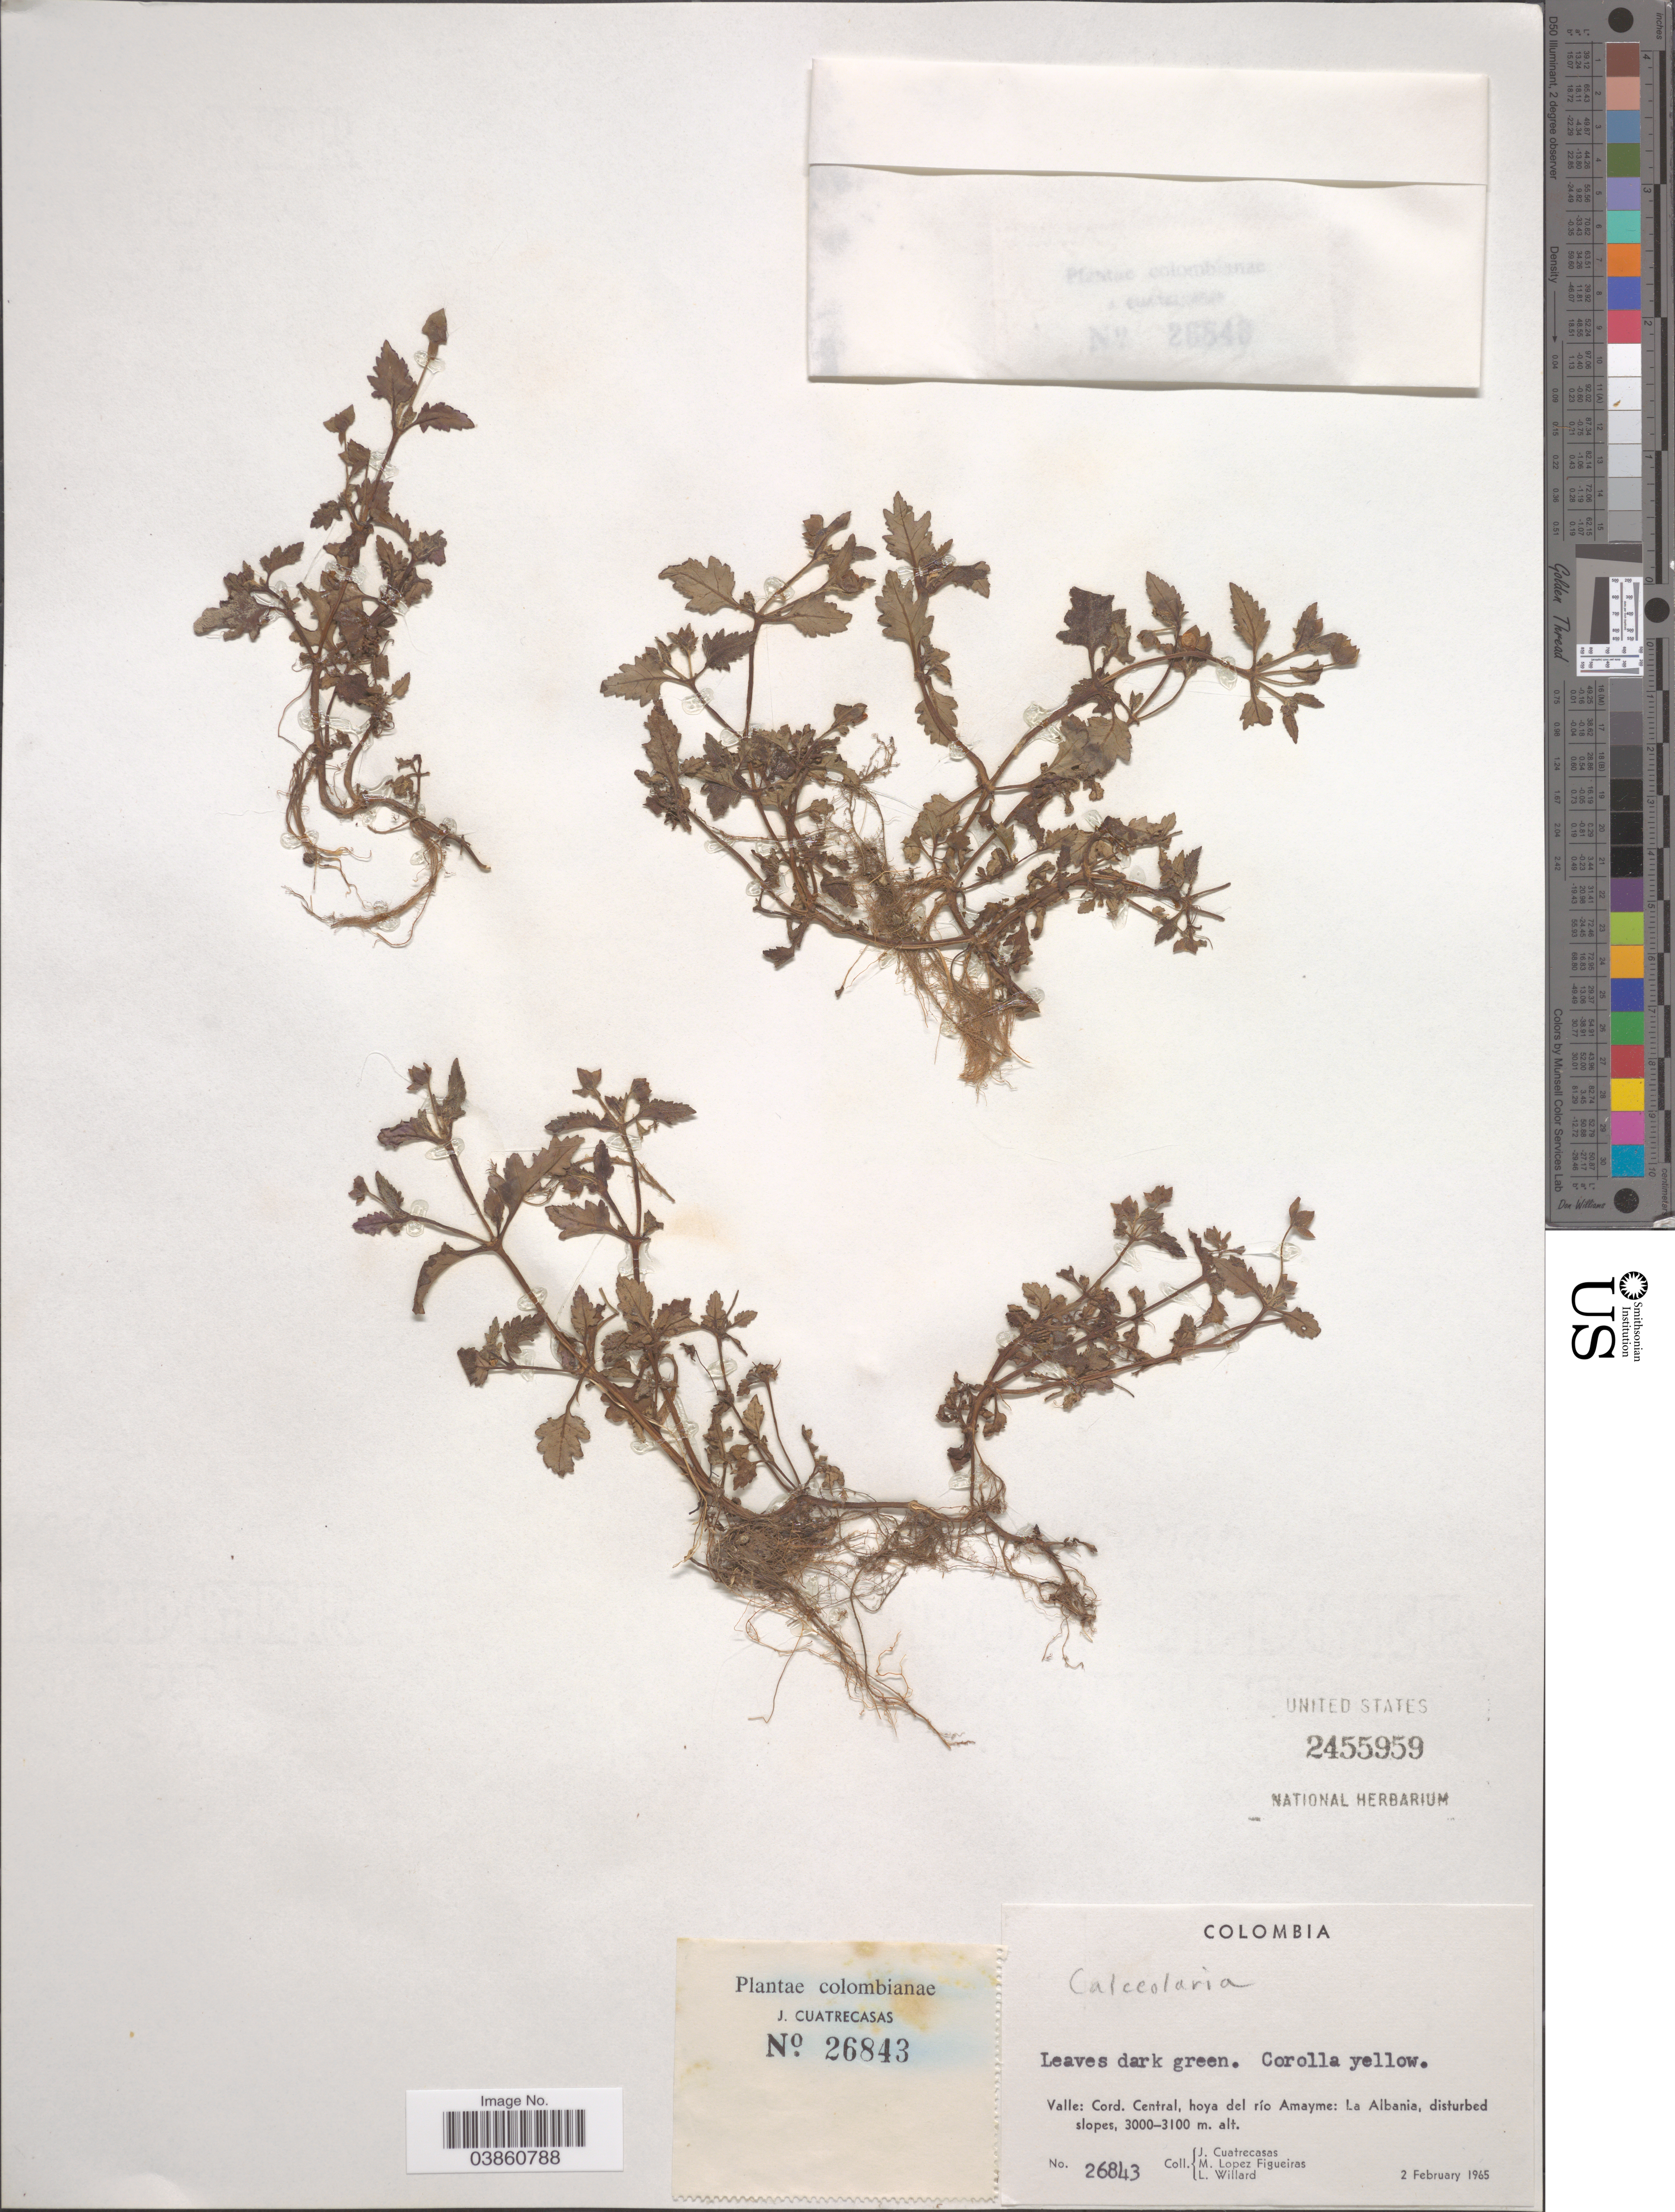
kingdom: Plantae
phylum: Tracheophyta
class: Magnoliopsida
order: Lamiales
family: Calceolariaceae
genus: Calceolaria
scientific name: Calceolaria sp.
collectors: J. Cuatrecasas, M. López Figueiras & L. Willard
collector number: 26843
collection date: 1965-02-02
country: Colombia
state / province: Valle del Cauca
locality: Valle: Cord. Central, hoya del río Amayme: La Albania.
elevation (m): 3000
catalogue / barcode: US 2455959